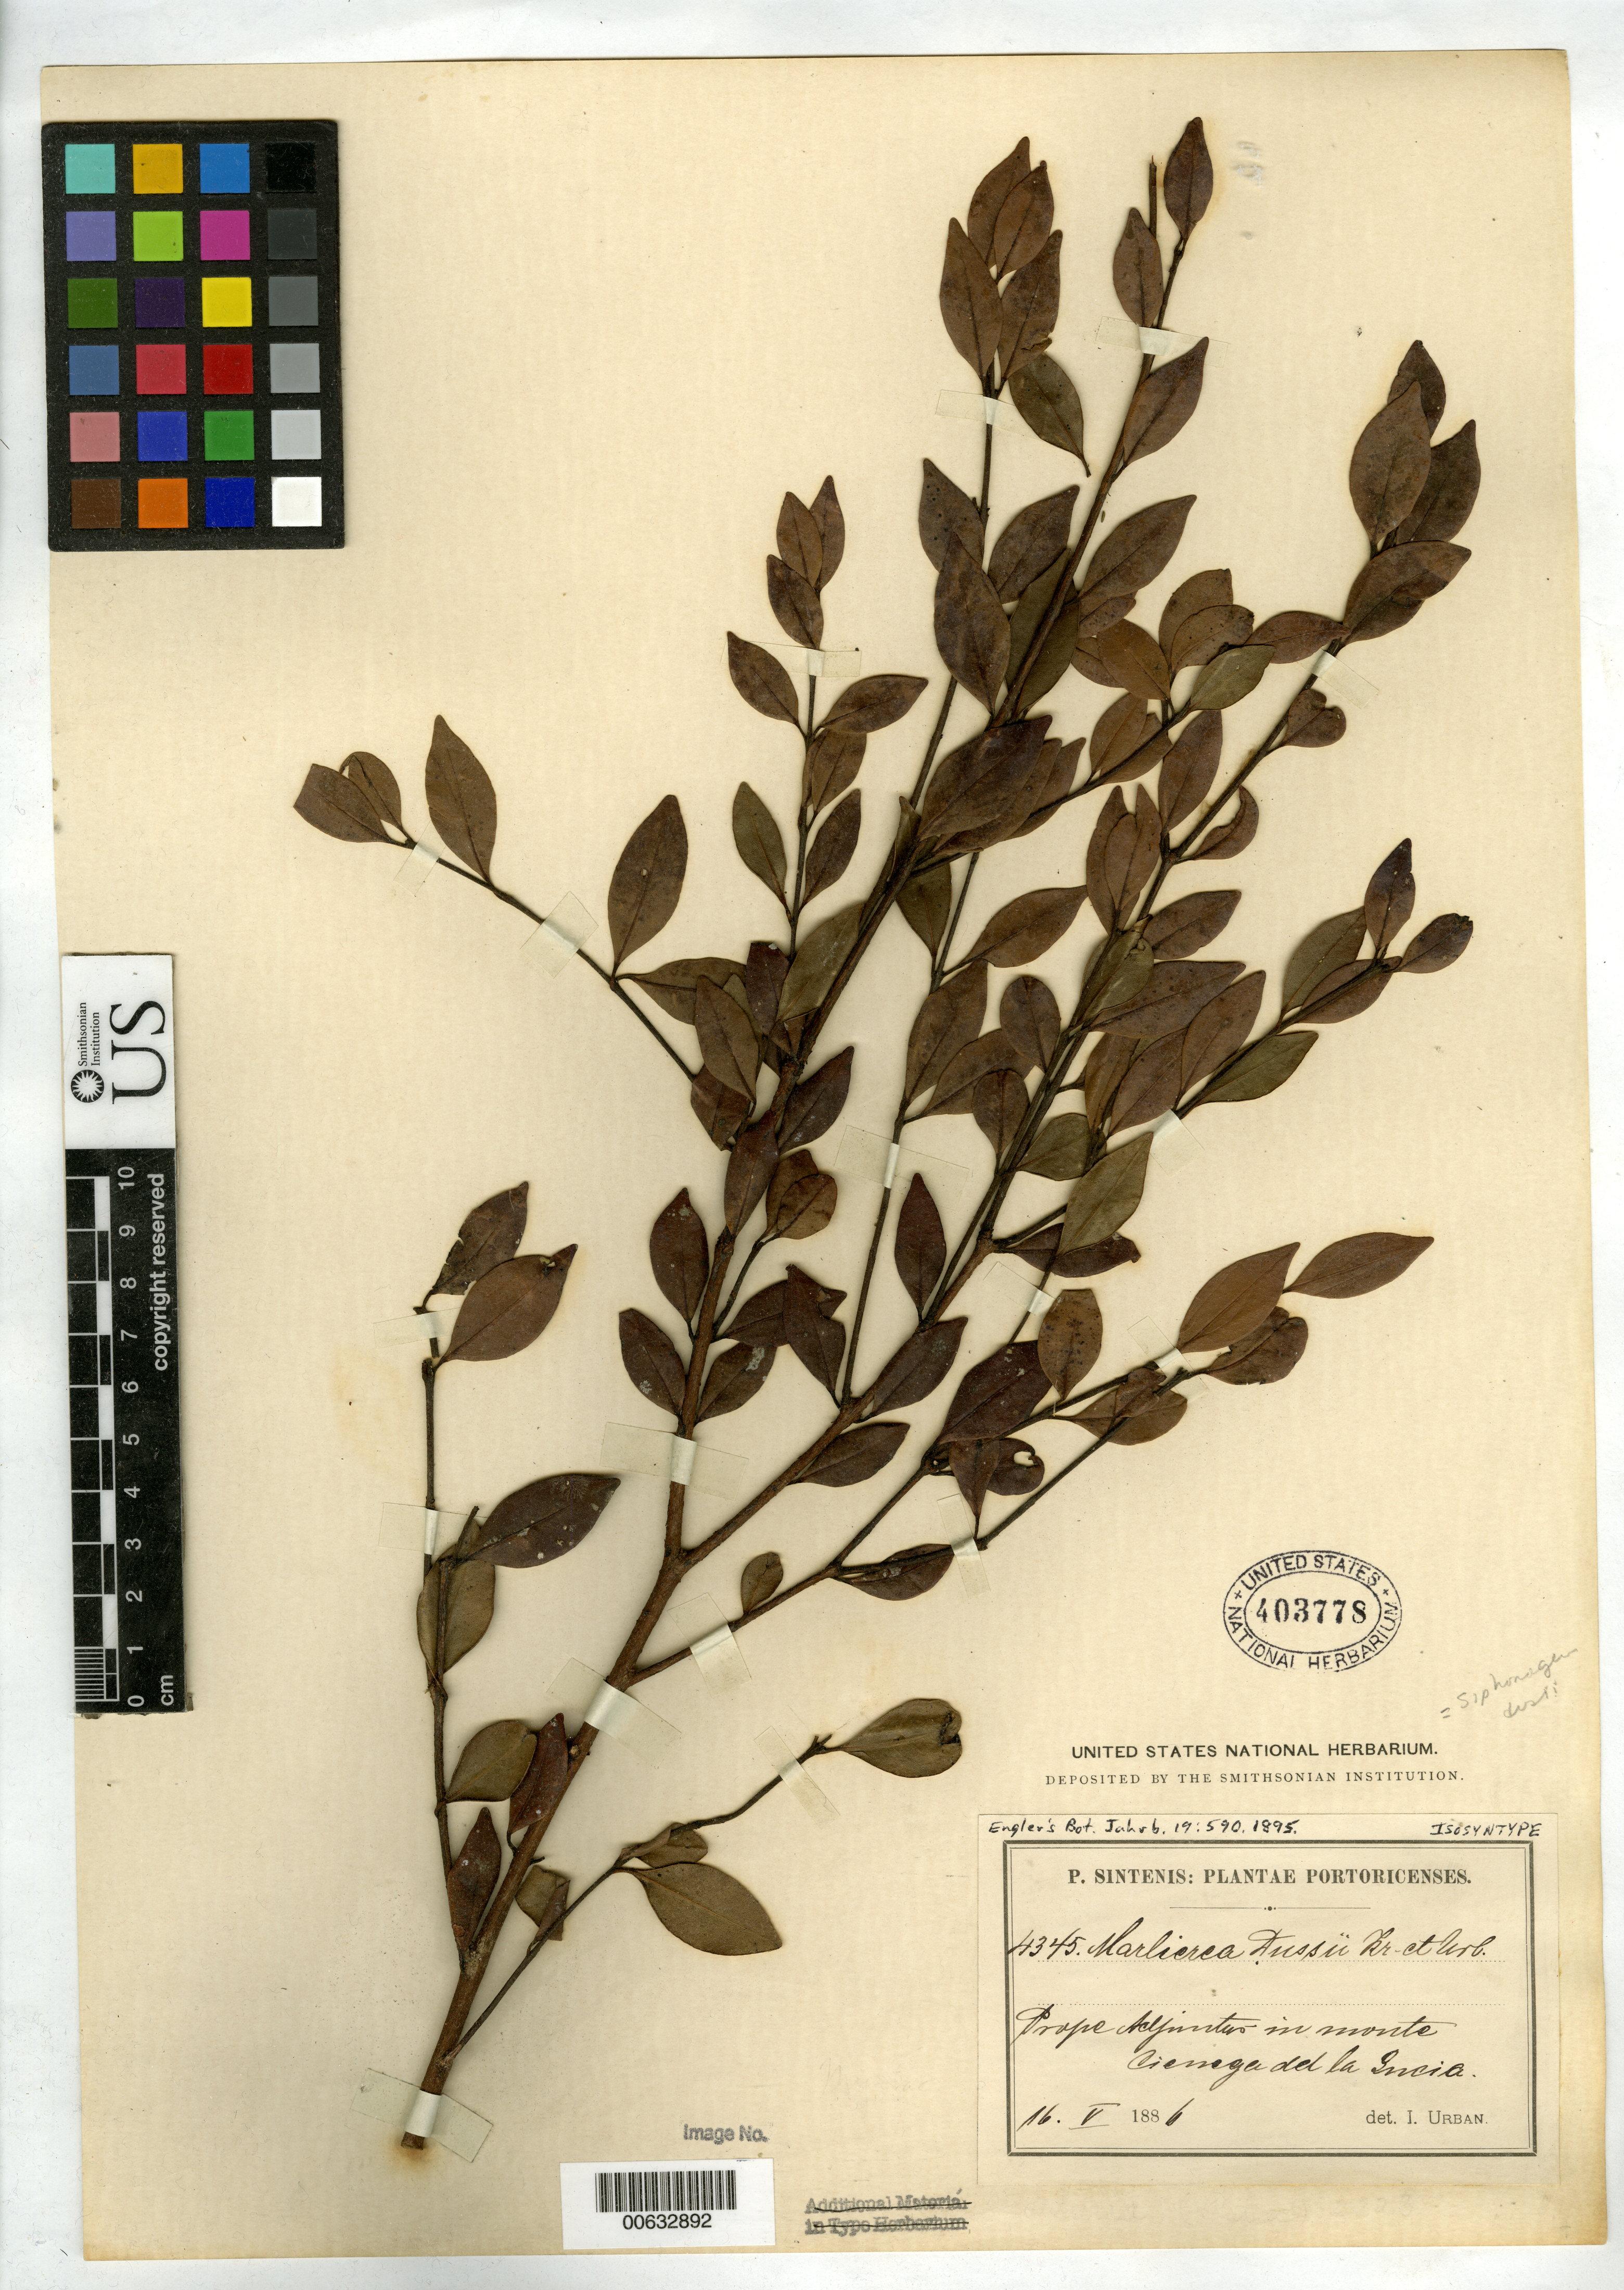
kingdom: Plantae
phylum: Tracheophyta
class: Magnoliopsida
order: Myrtales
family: Myrtaceae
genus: Marlierea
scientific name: Marlierea dussii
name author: Krug & Urb.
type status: Isosyntype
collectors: P. Sintenis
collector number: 4345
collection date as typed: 16 May 1886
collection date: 1886-05-16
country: Puerto Rico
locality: Prope Adjunto in monte Cienega del la Incia.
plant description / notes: Currently accepted name as cited by Proença (1990).; McVaugh (1963, Fieldiana Bot. 29: 509) & Proença (1990) cite type as Duss 2750 with "isotype" at K.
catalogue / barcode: US 403778